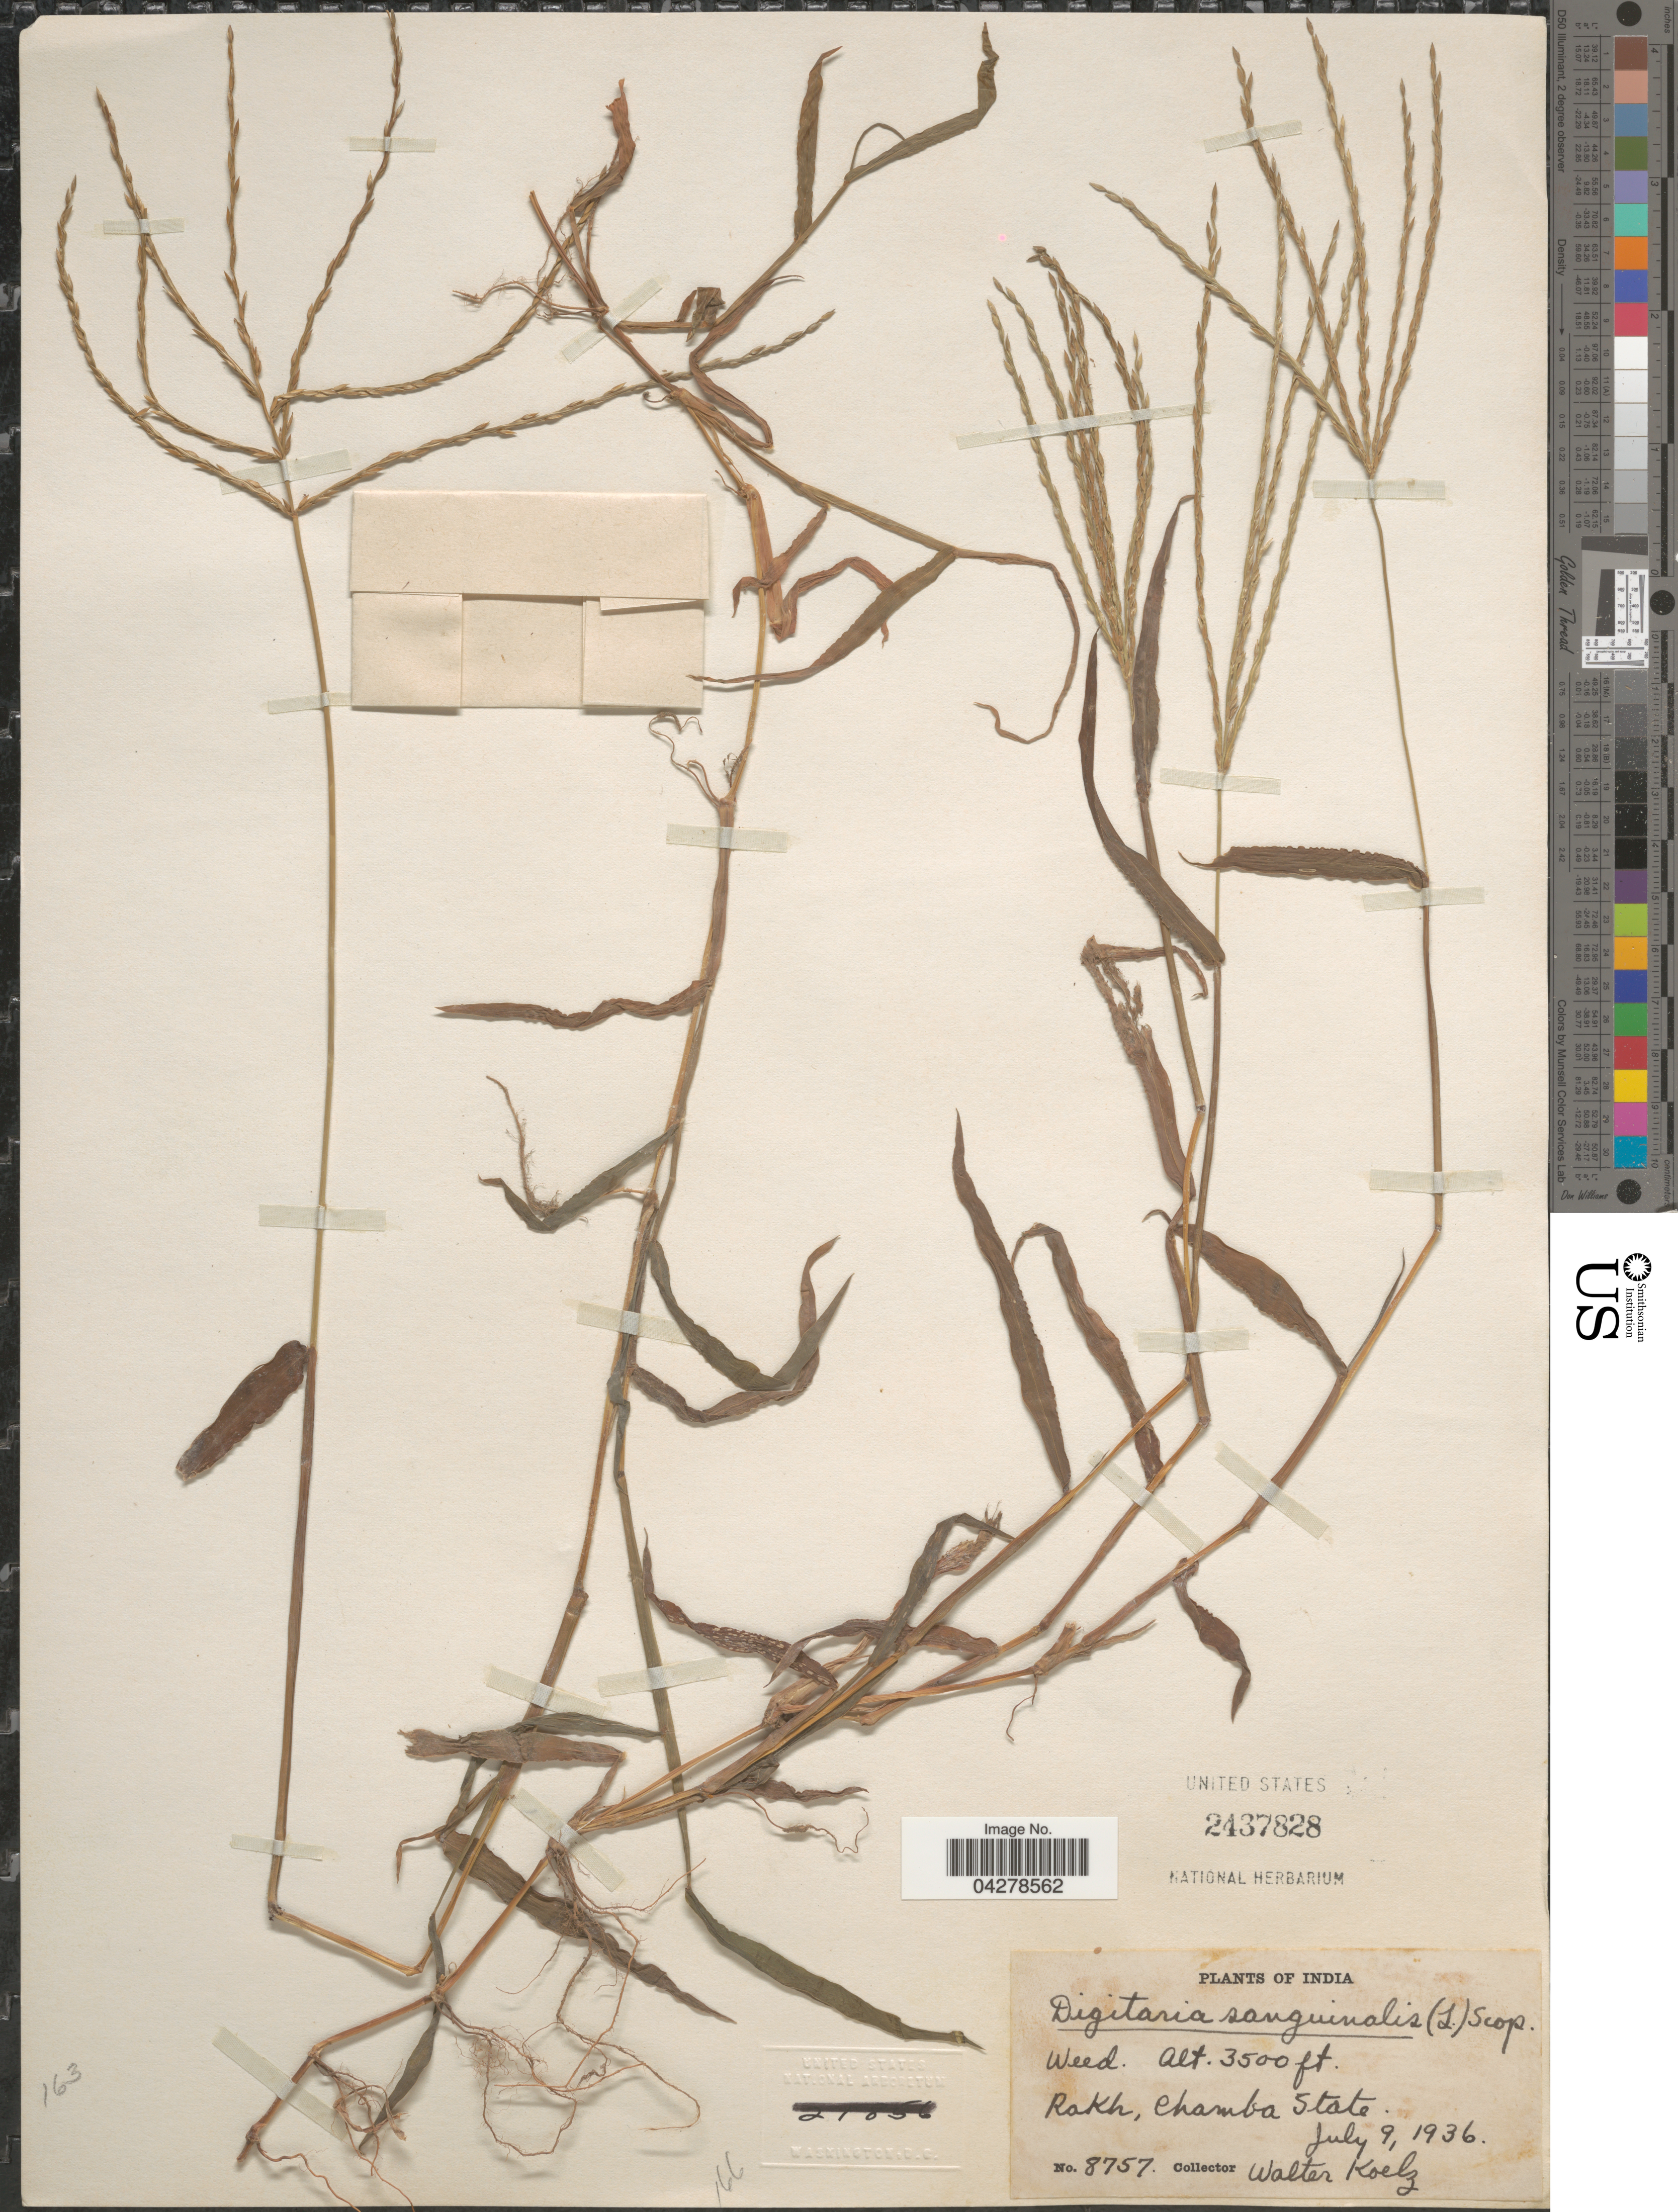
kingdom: Plantae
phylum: Tracheophyta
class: Liliopsida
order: Poales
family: Poaceae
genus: Digitaria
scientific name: Digitaria sanguinalis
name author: (L.) Scop.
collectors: W. N. Koelz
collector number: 8757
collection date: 1936-07-09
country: India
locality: Weed. Rakh, Chamba State.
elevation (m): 1067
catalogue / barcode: US 2437828